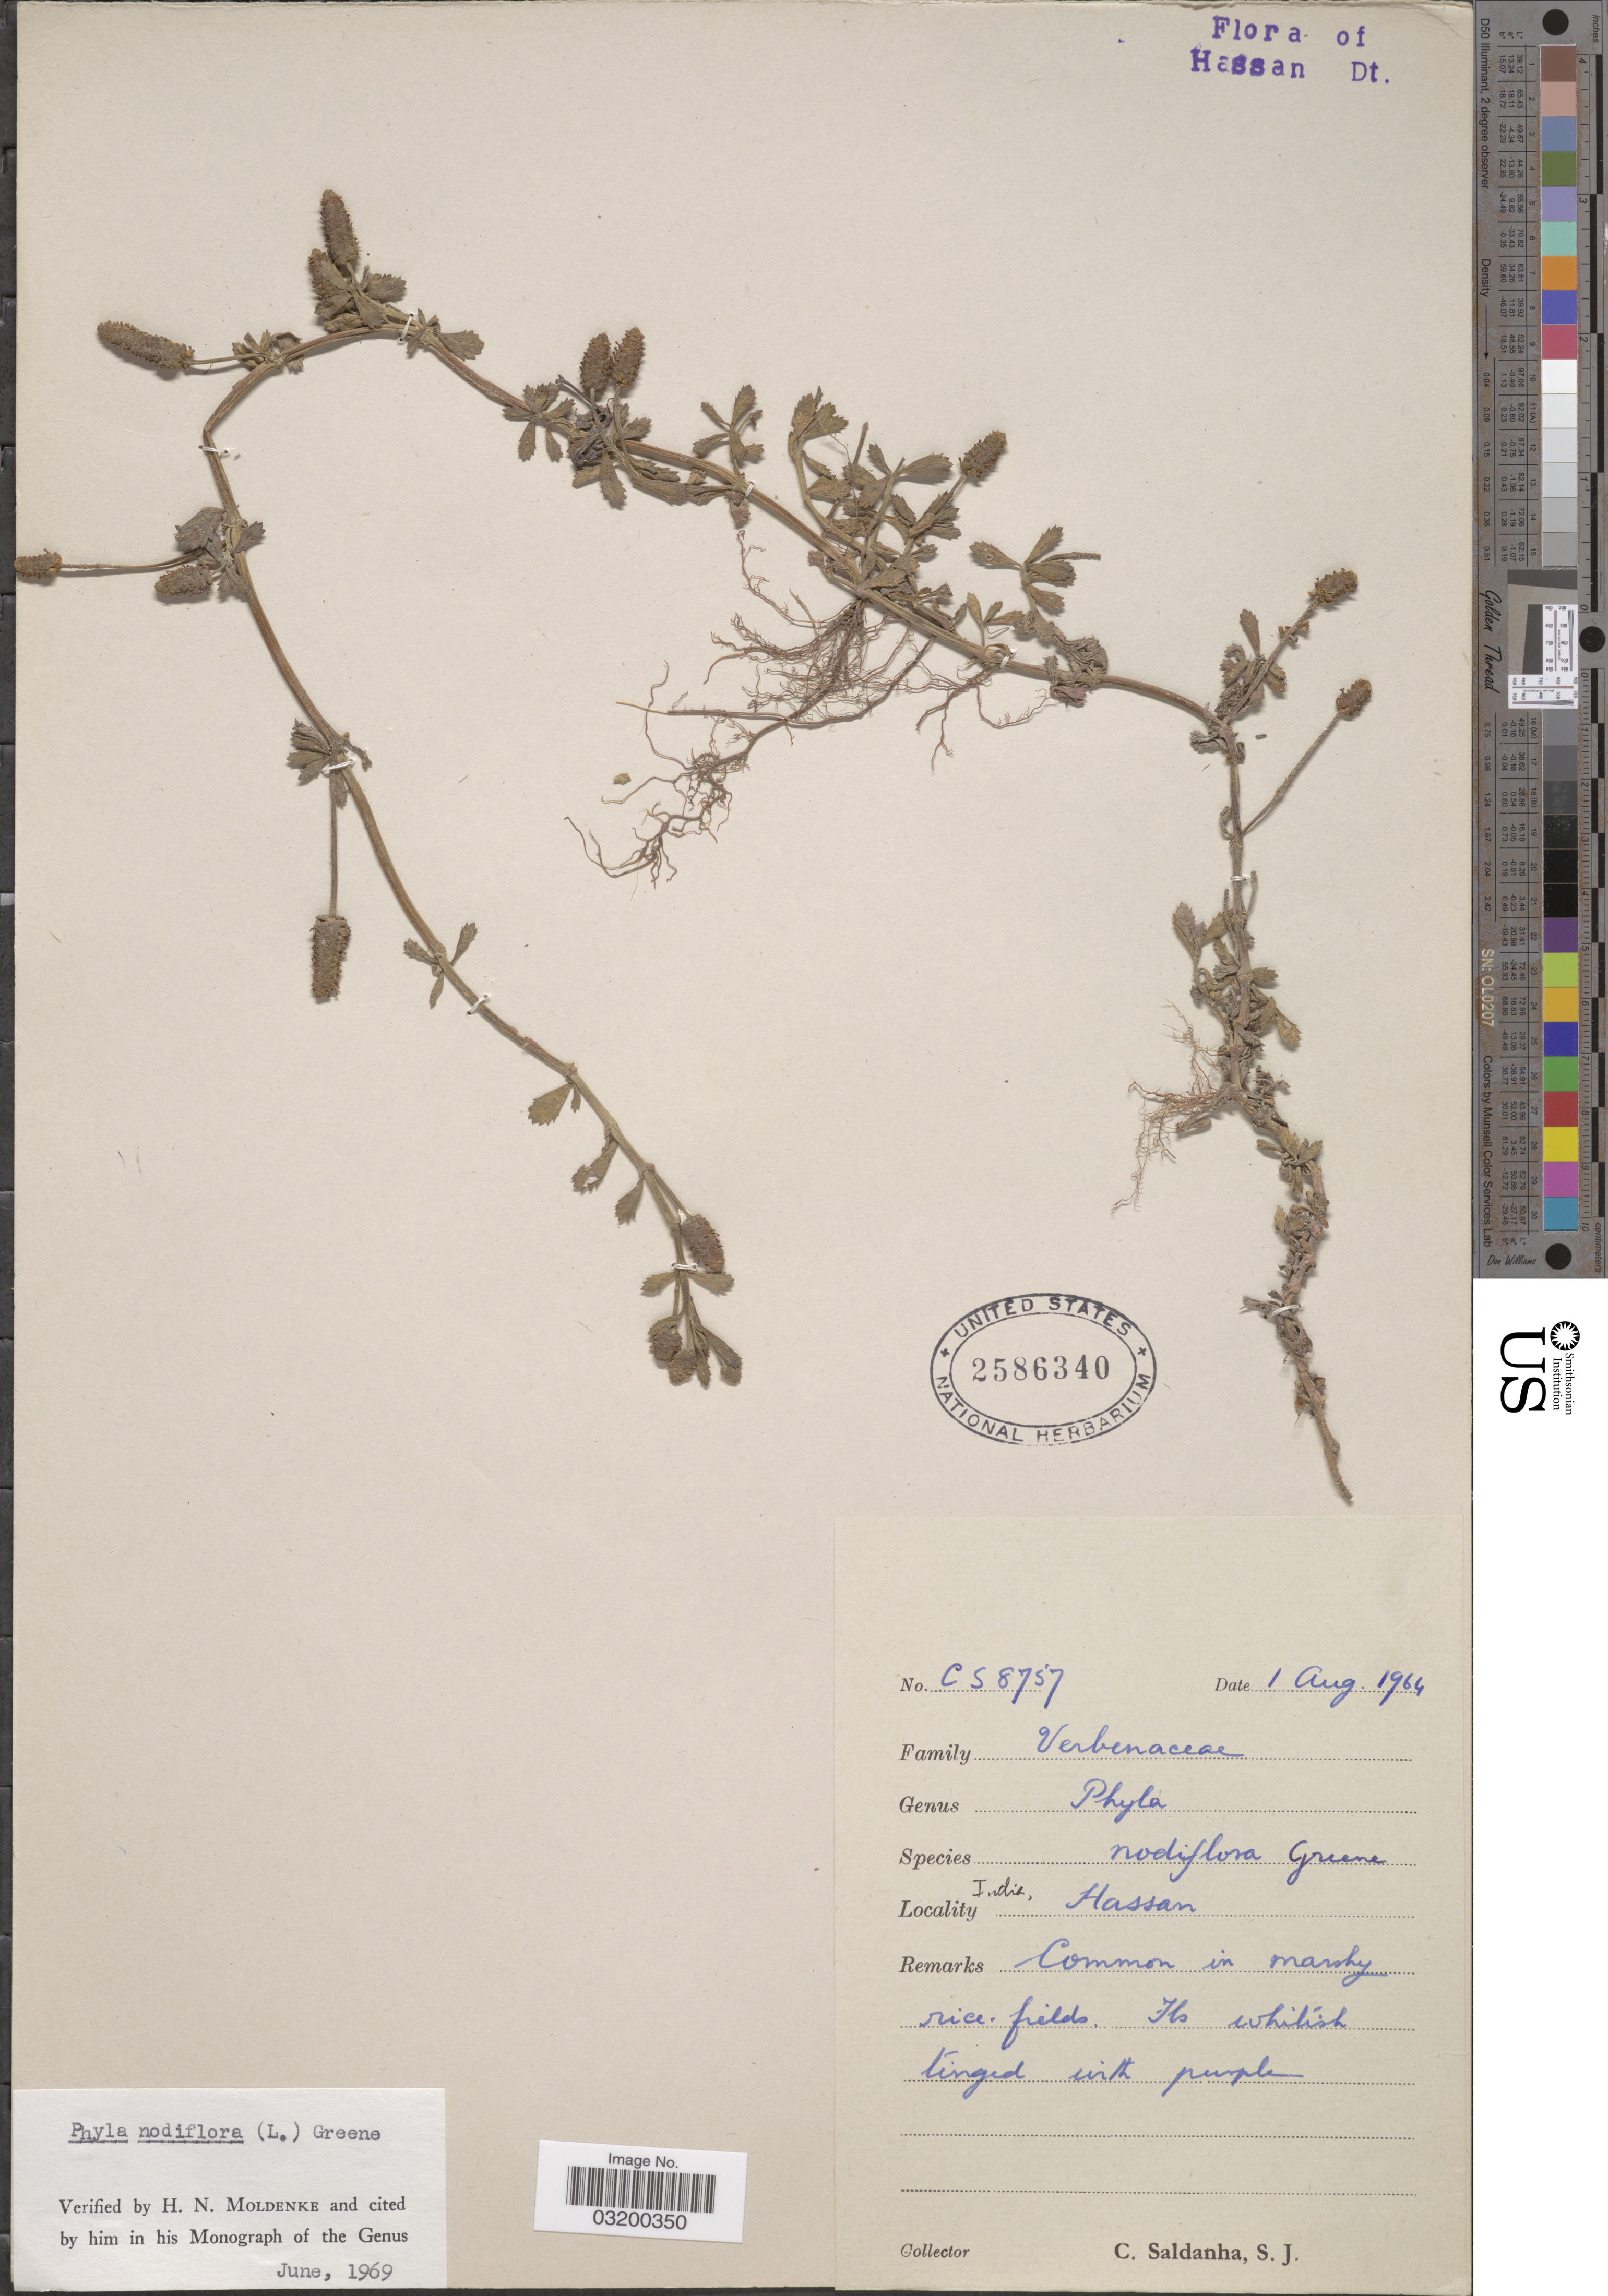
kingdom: Plantae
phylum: Tracheophyta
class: Magnoliopsida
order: Lamiales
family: Verbenaceae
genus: Phyla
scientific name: Phyla nodiflora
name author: (L.) Greene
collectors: C. J. Saldanha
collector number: CS8757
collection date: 1964-08-01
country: India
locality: Hassan. Common in marshy rice fields.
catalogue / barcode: US 2586340